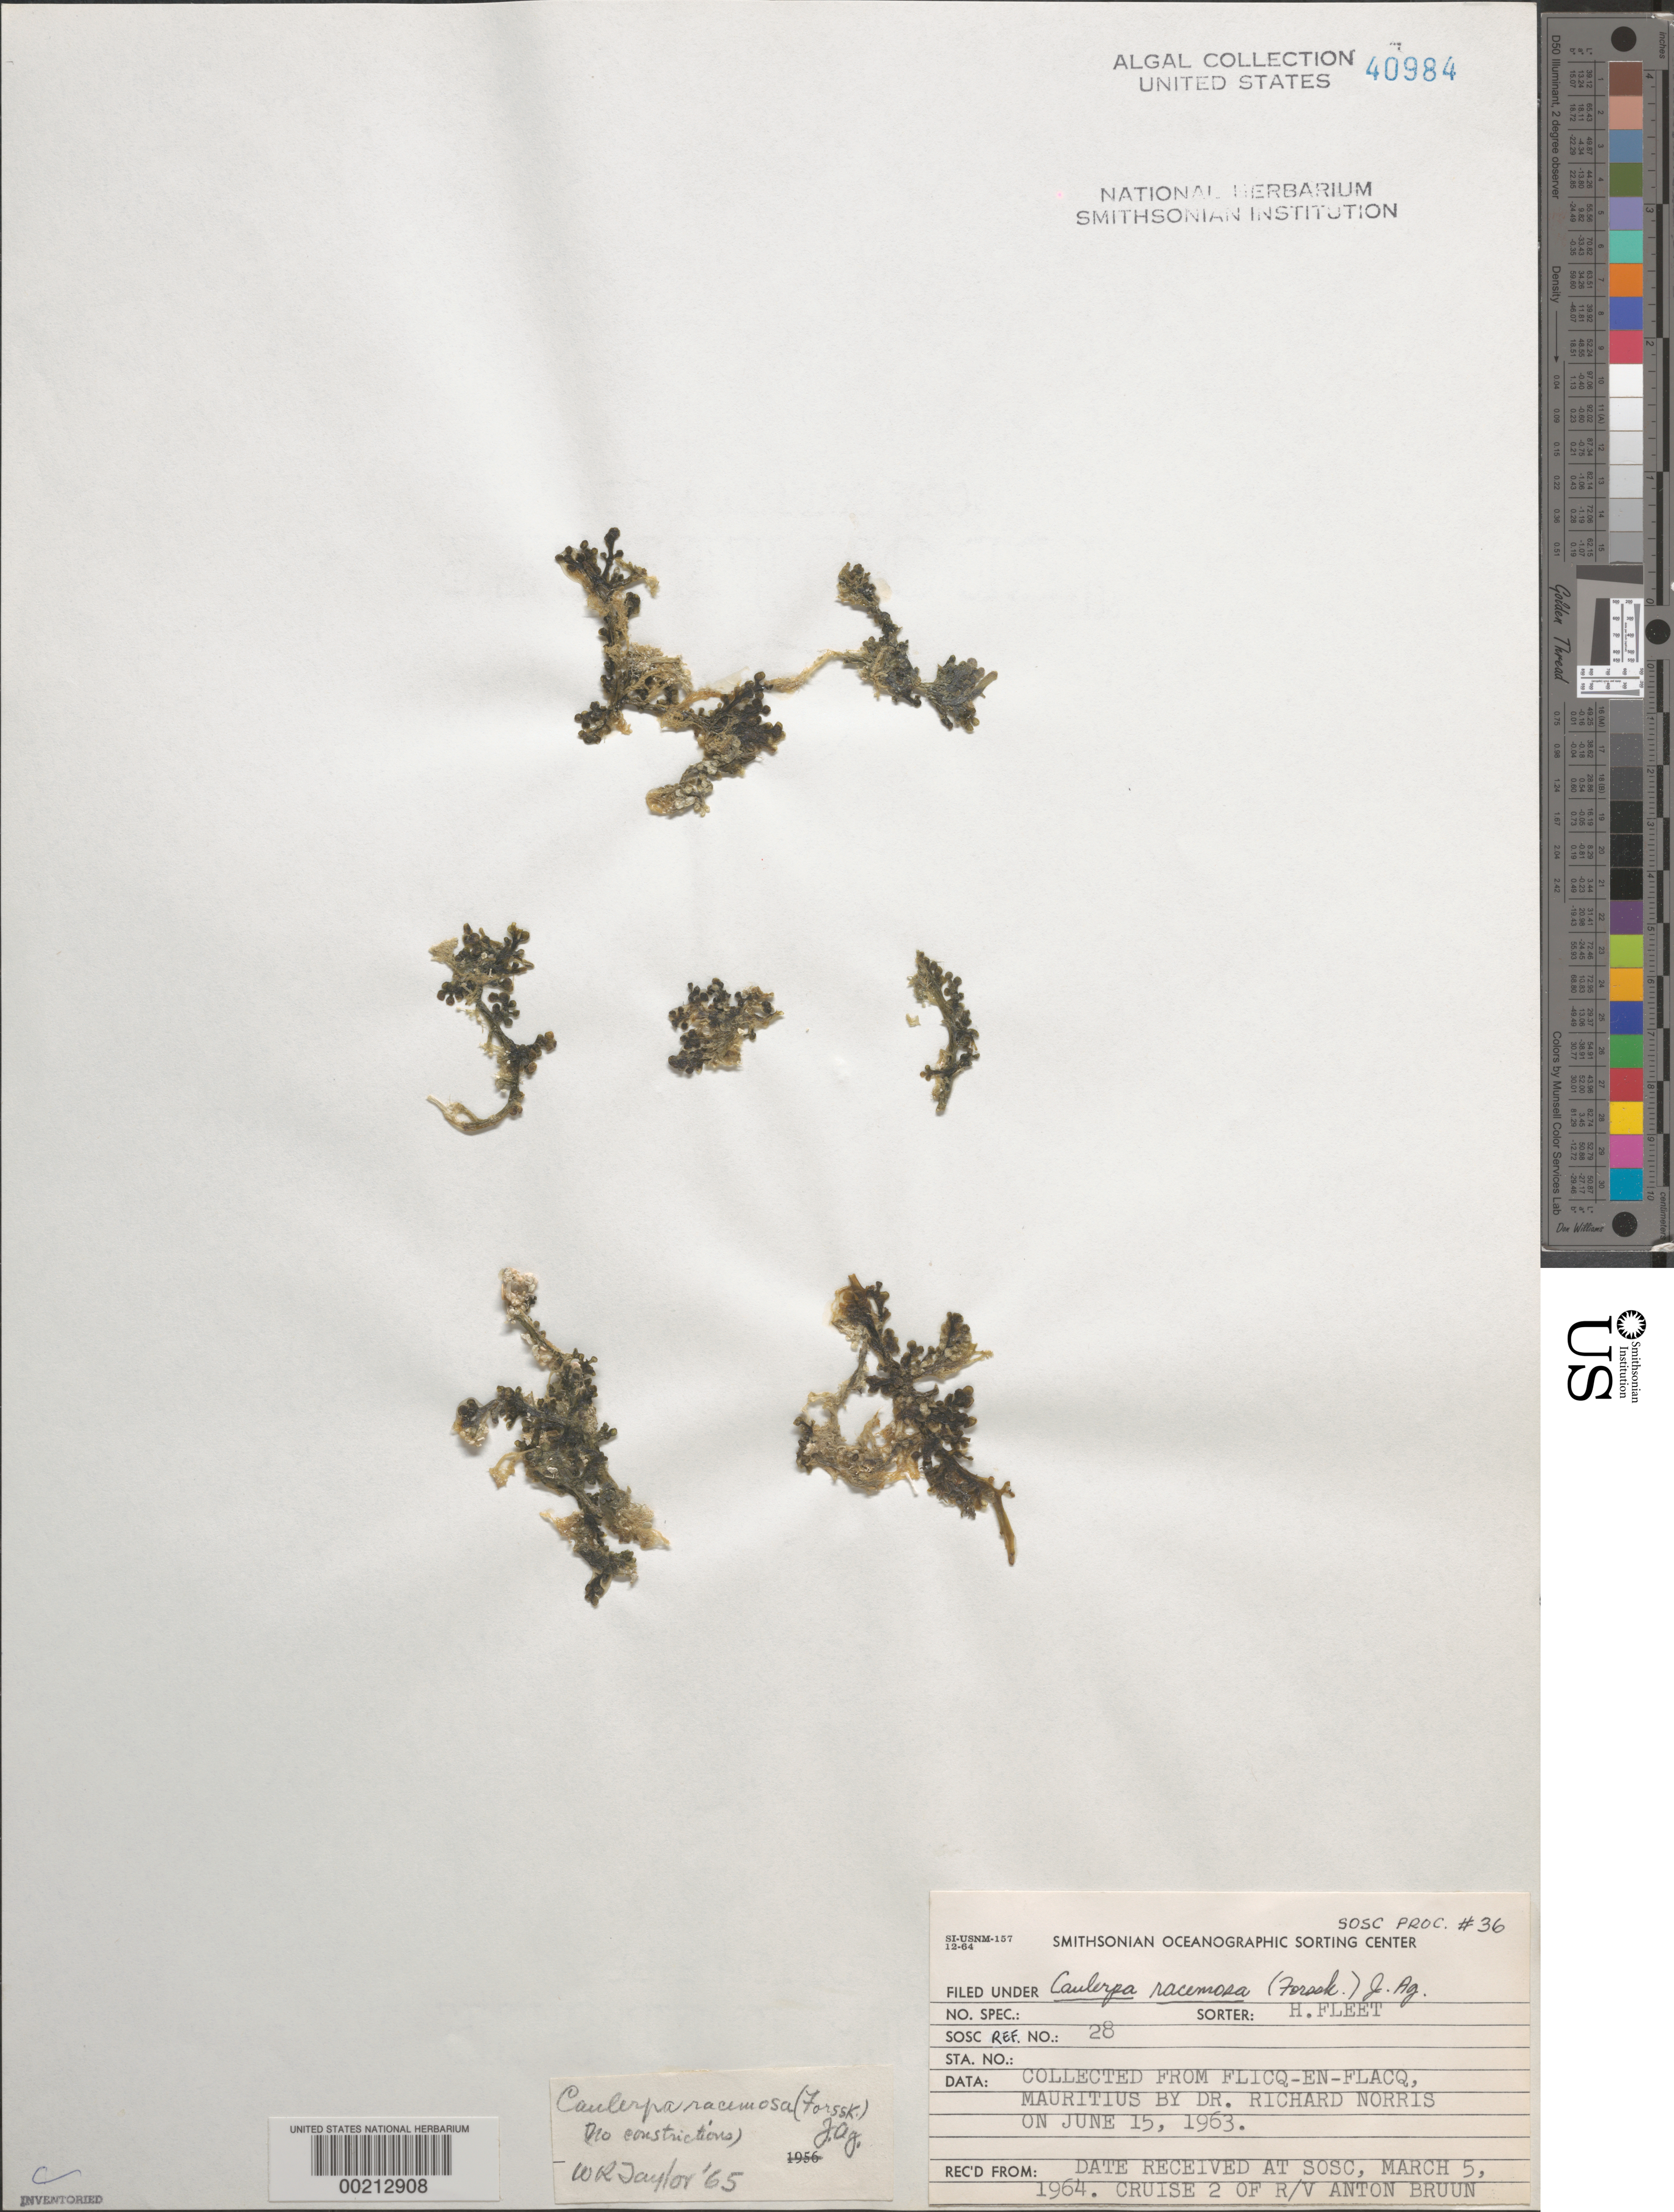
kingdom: Plantae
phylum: Chlorophyta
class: Ulvophyceae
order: Bryopsidales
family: Caulerpaceae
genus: Caulerpa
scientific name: Caulerpa racemosa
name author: (Forssk.) J. Agardh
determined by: Taylor, William R.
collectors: R. E. Norris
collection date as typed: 15 Jun 1963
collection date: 1963-06-15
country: Mauritius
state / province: Black River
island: Mauritius Island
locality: Flic-en-Flacq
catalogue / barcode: US 40984